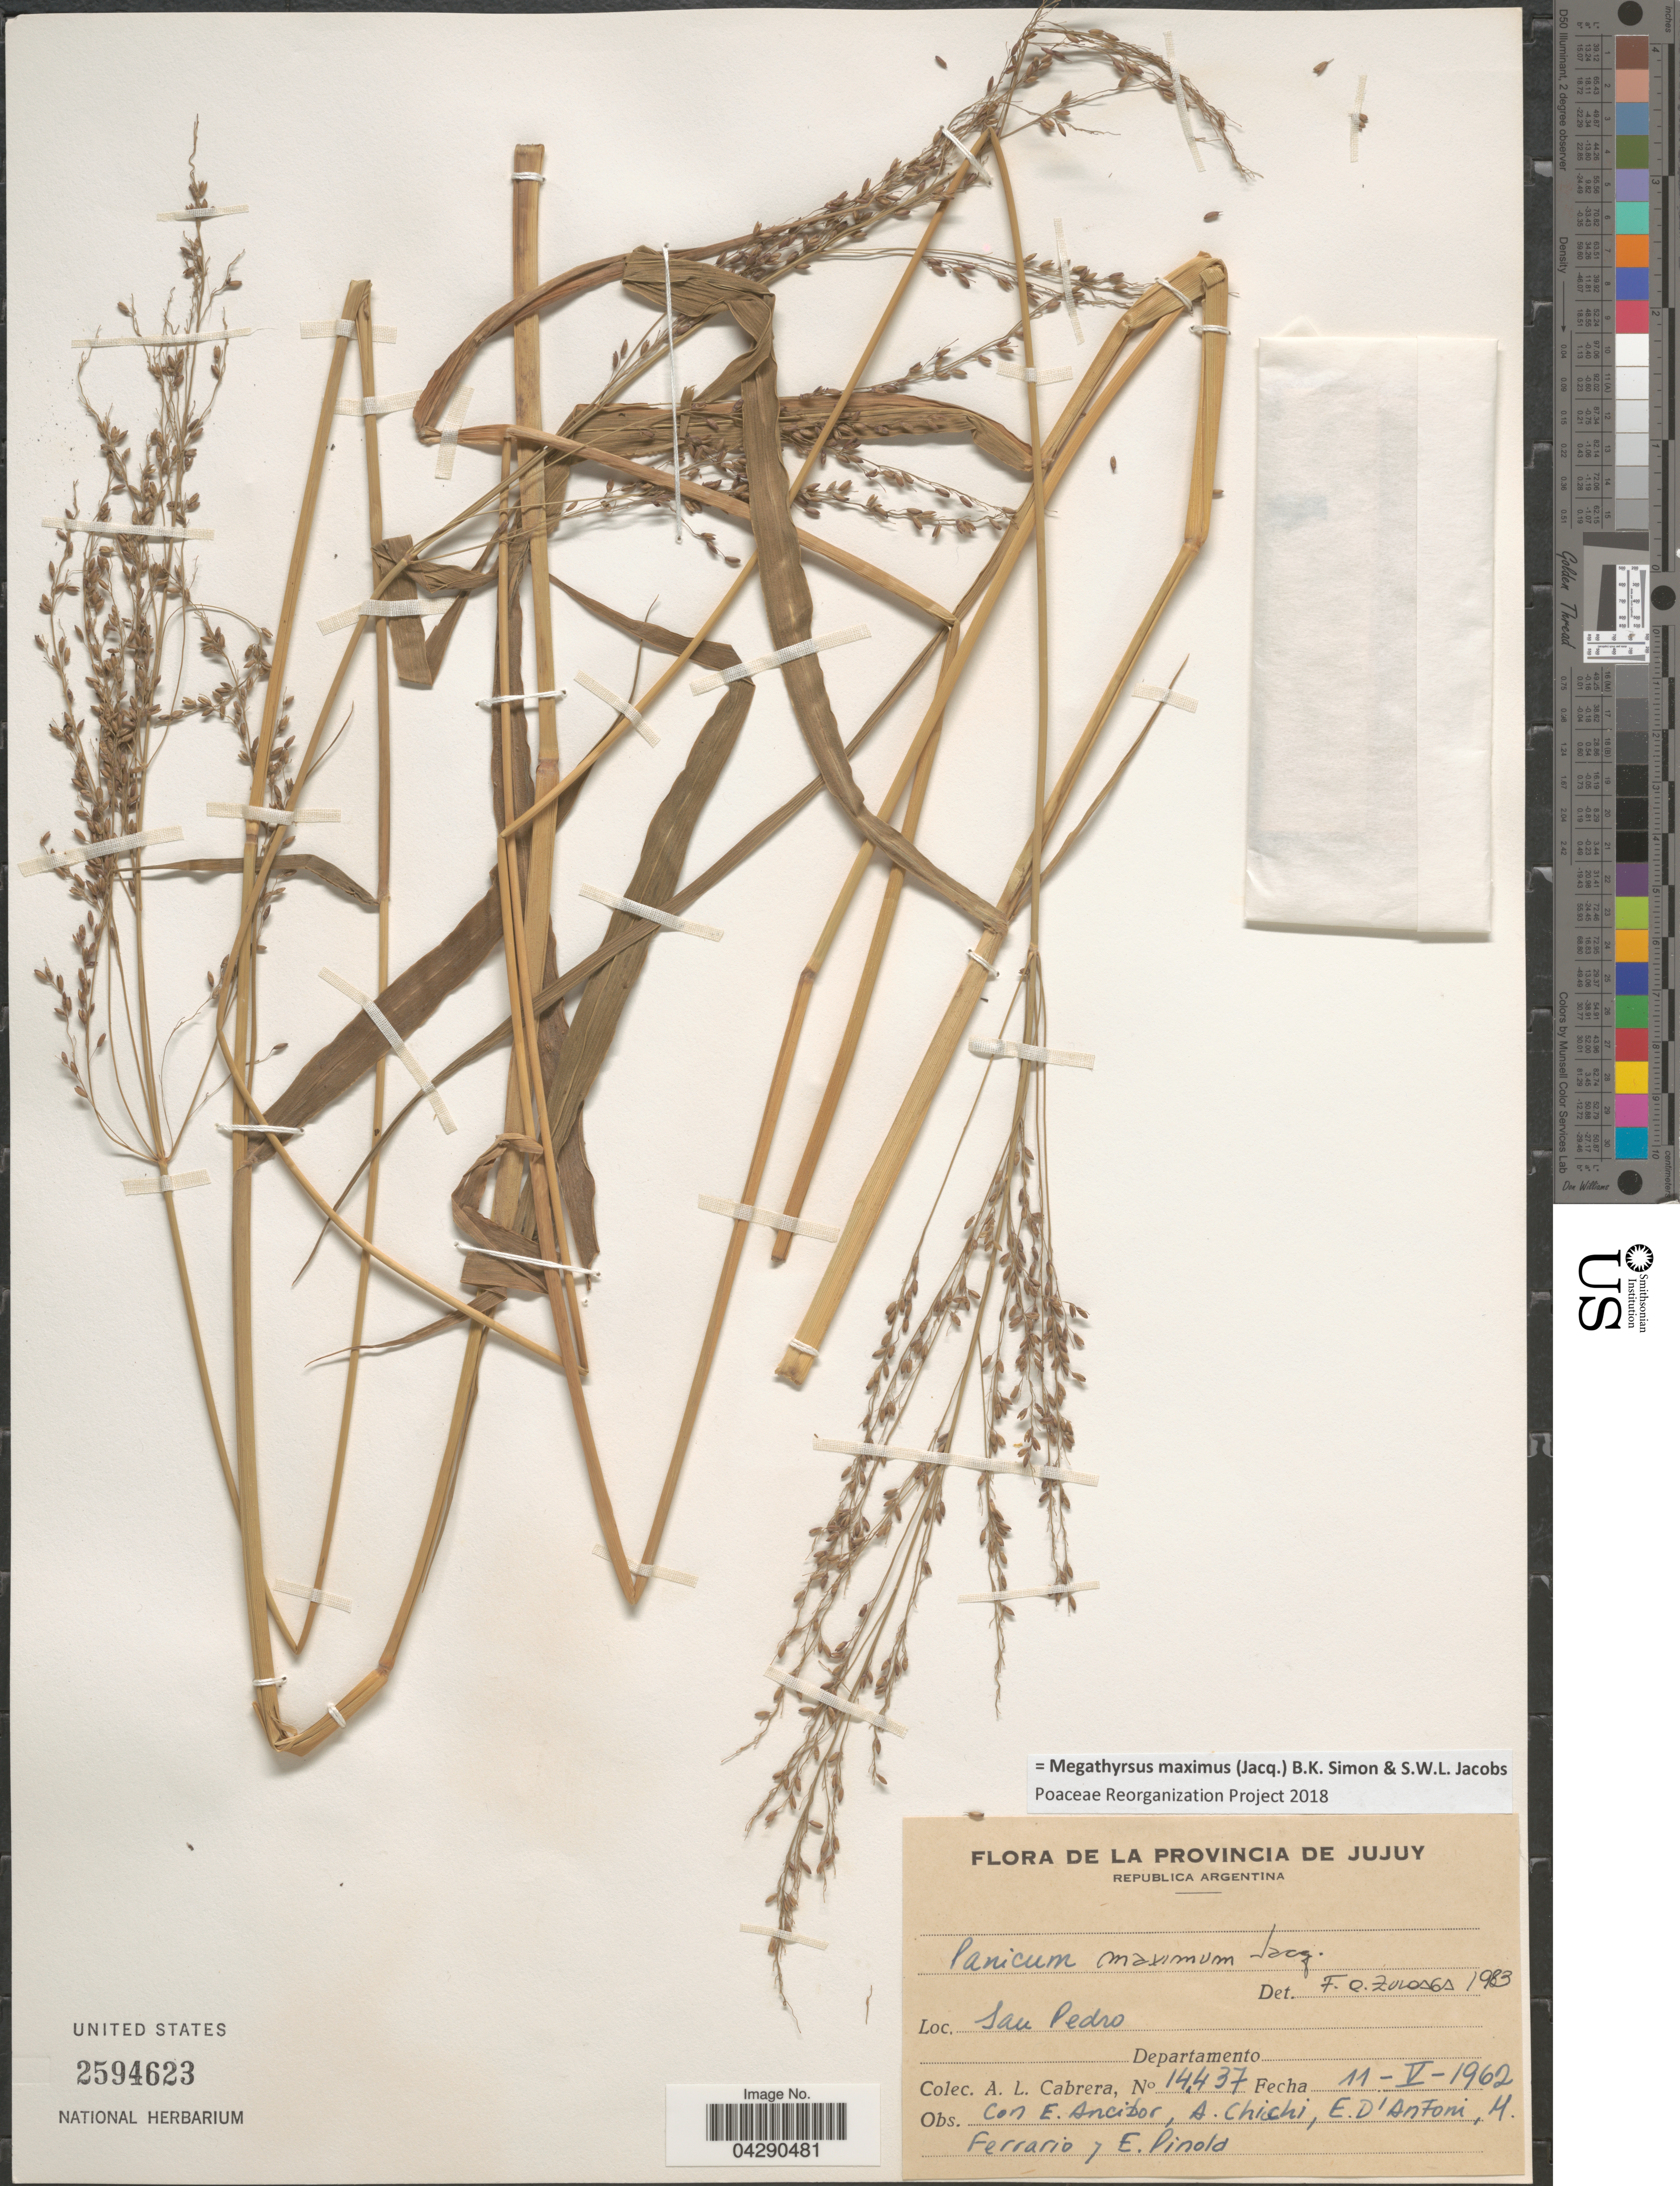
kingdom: Plantae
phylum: Tracheophyta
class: Liliopsida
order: Poales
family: Poaceae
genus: Megathyrsus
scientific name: Megathyrsus maximus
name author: (Jacq.) B.K. Simon & S.W.L. Jacobs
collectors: A. L. Cabrera, E. Ancibor, A. Chicchi, E. D'Antoni & et al.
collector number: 14437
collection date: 1962-05-11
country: Argentina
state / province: Jujuy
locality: Republica Argentina. San Pedro.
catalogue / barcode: US 2594623